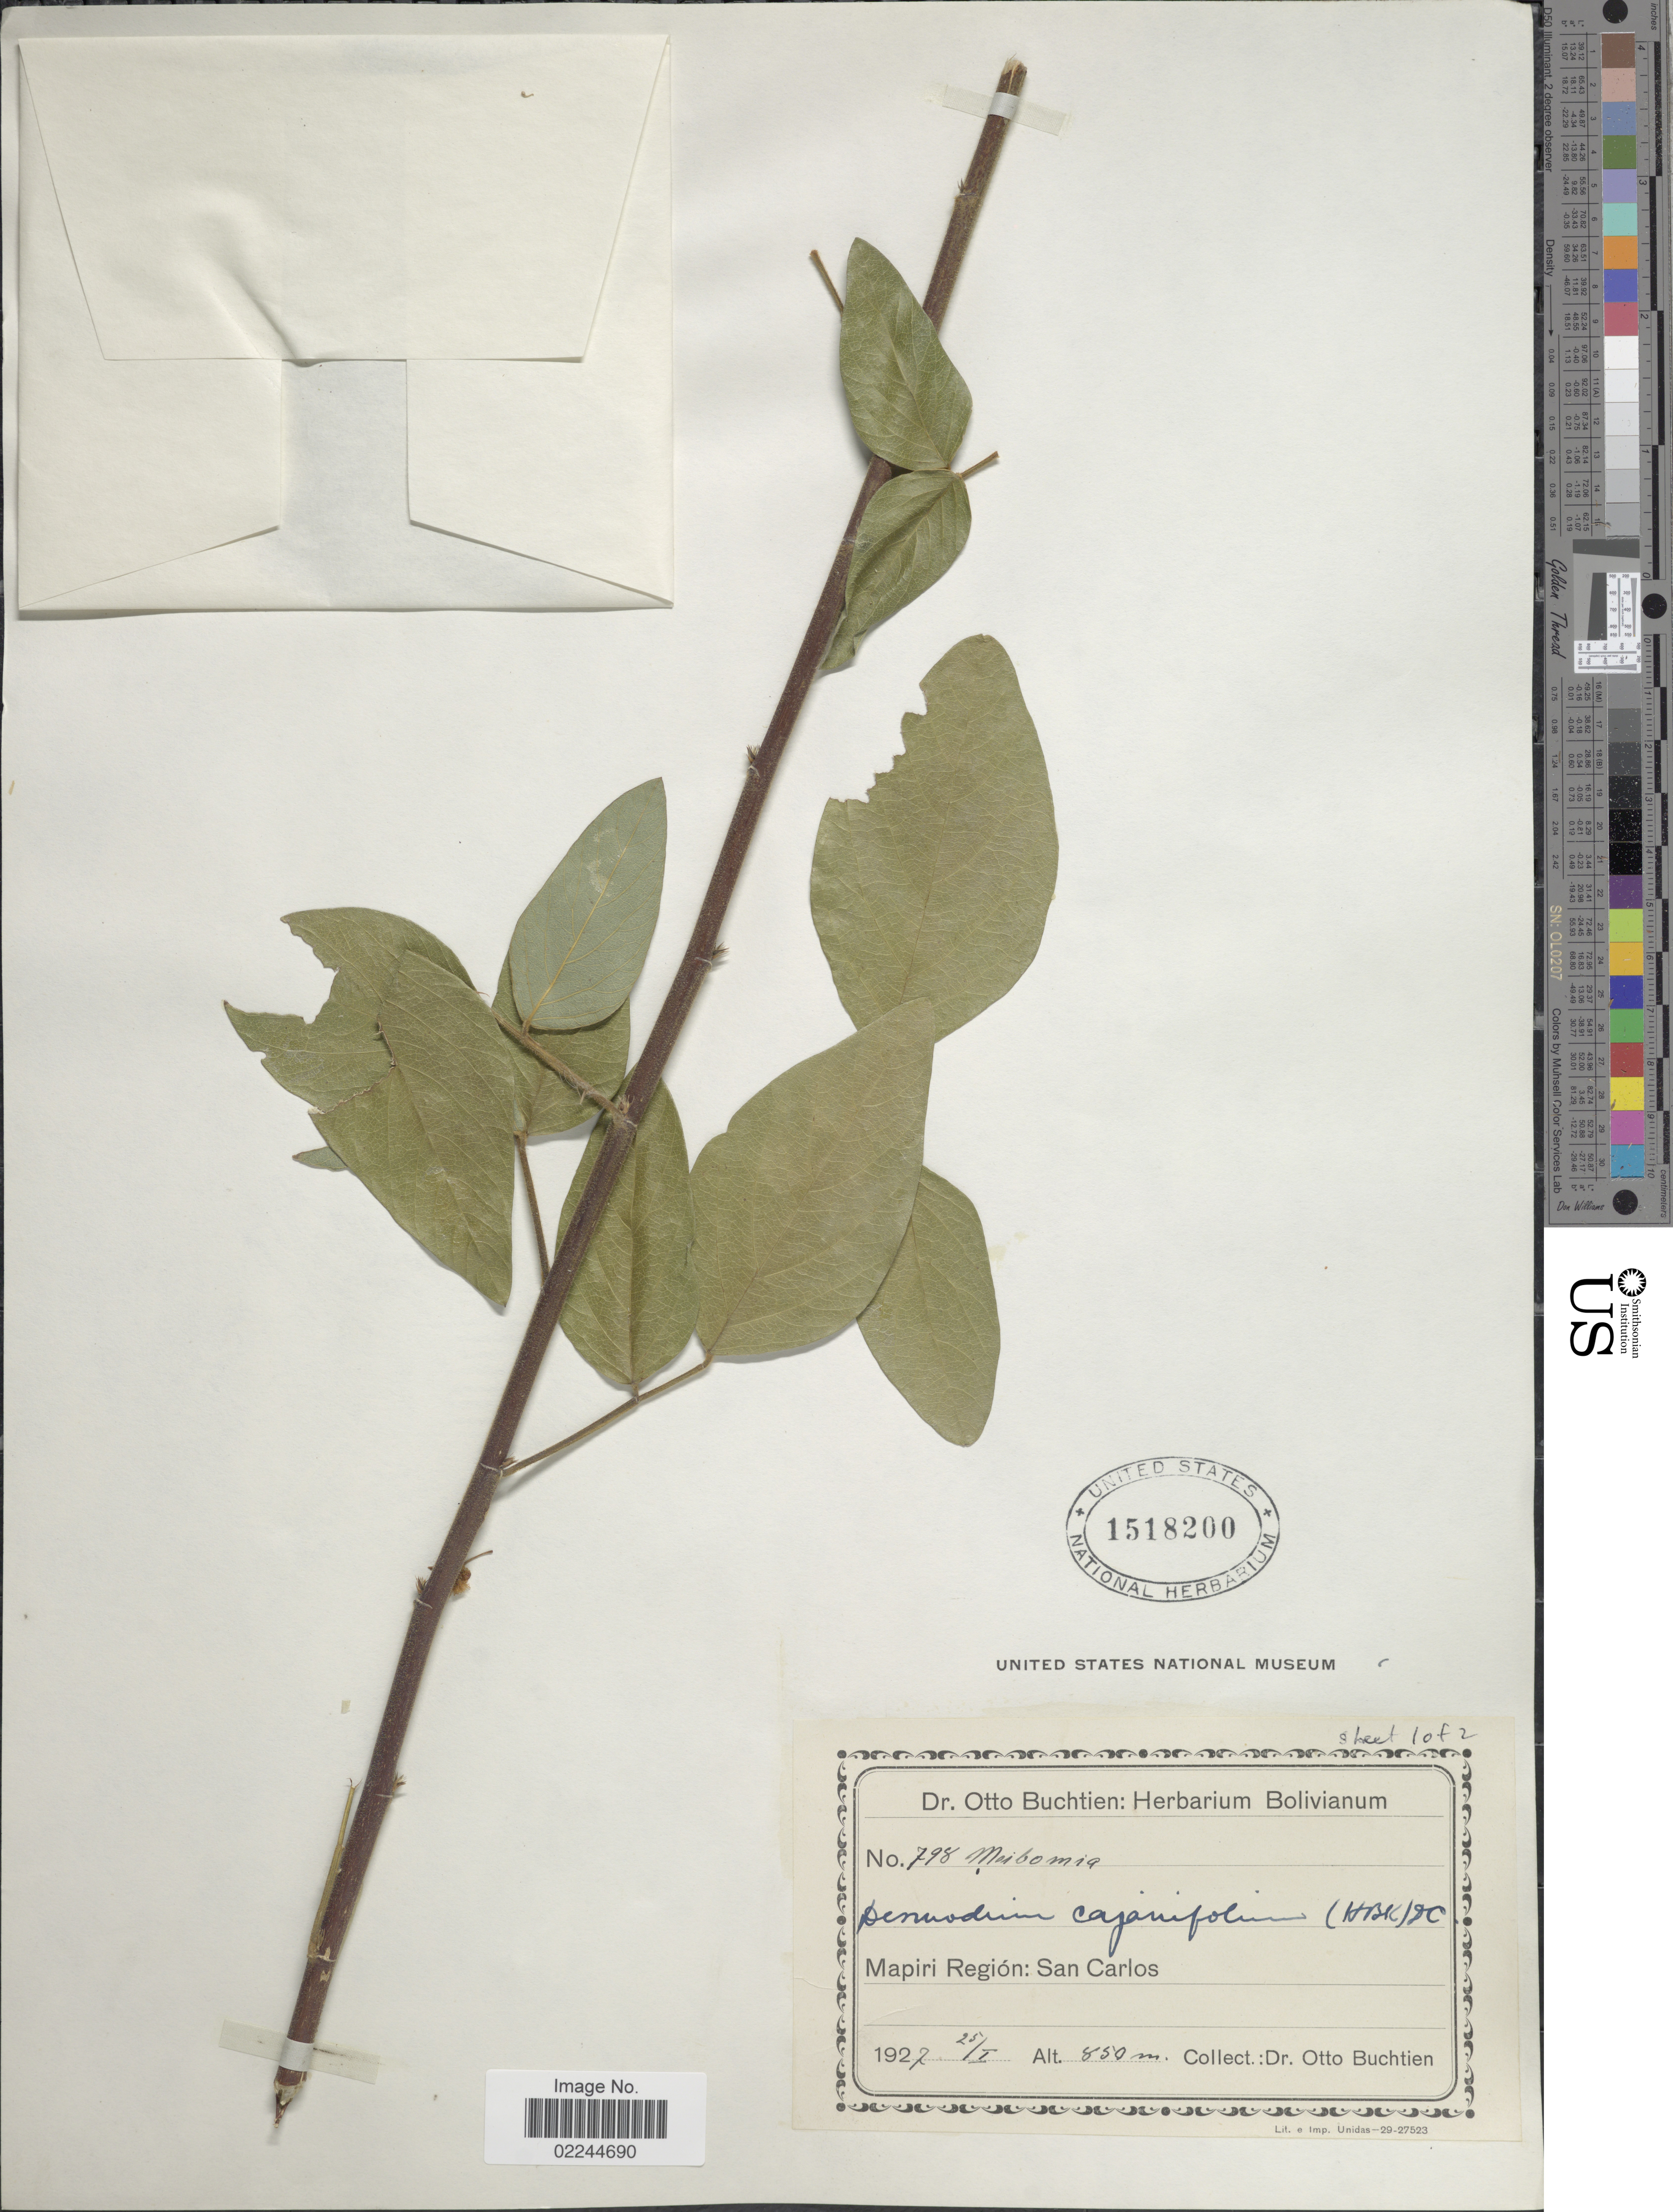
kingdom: Plantae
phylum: Tracheophyta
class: Magnoliopsida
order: Fabales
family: Fabaceae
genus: Desmodium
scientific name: Desmodium cajanifolium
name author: (Kunth) DC.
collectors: O. Buchtien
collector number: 798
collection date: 1927-01-25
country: Bolivia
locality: Mapiri Region, San Carlos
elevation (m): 850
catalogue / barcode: US 1518200